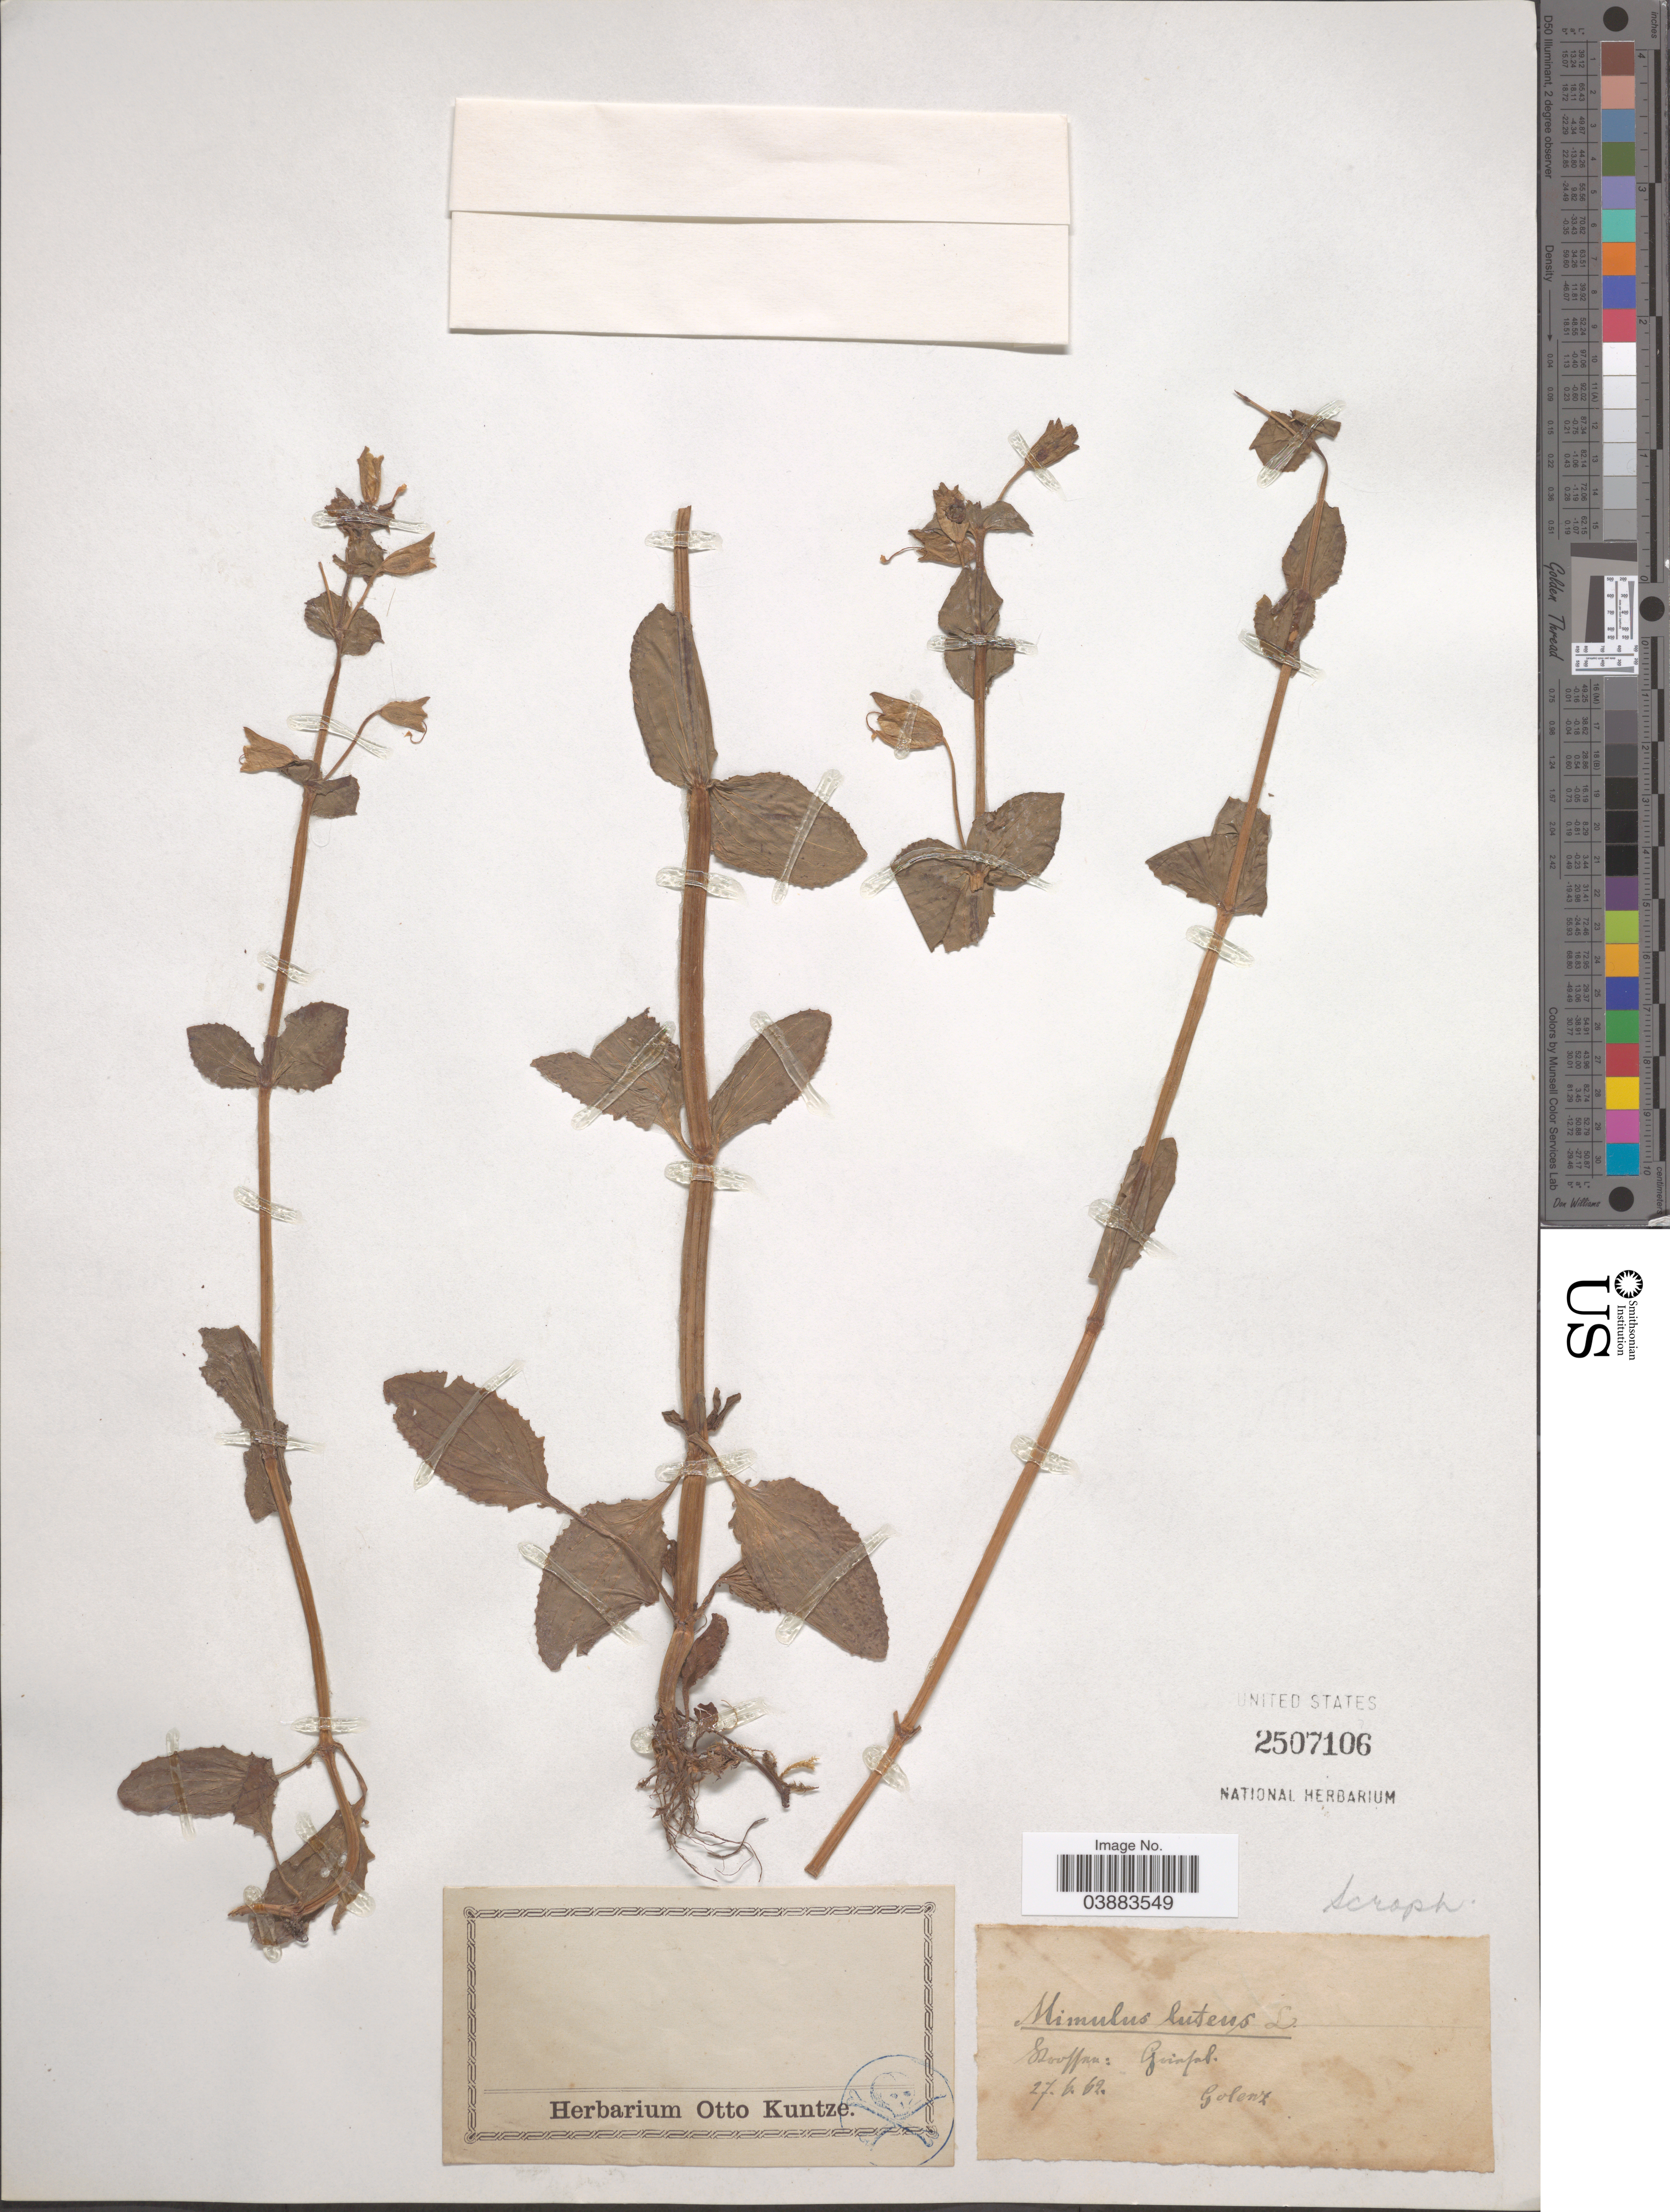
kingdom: Plantae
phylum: Tracheophyta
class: Magnoliopsida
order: Lamiales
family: Phrymaceae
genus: Mimulus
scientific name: Mimulus luteus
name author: L.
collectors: -. Golenz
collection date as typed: Transcribed d/m/y: 27/6/62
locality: Stooffna: Geinfal. [interpreted]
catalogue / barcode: US 2507106